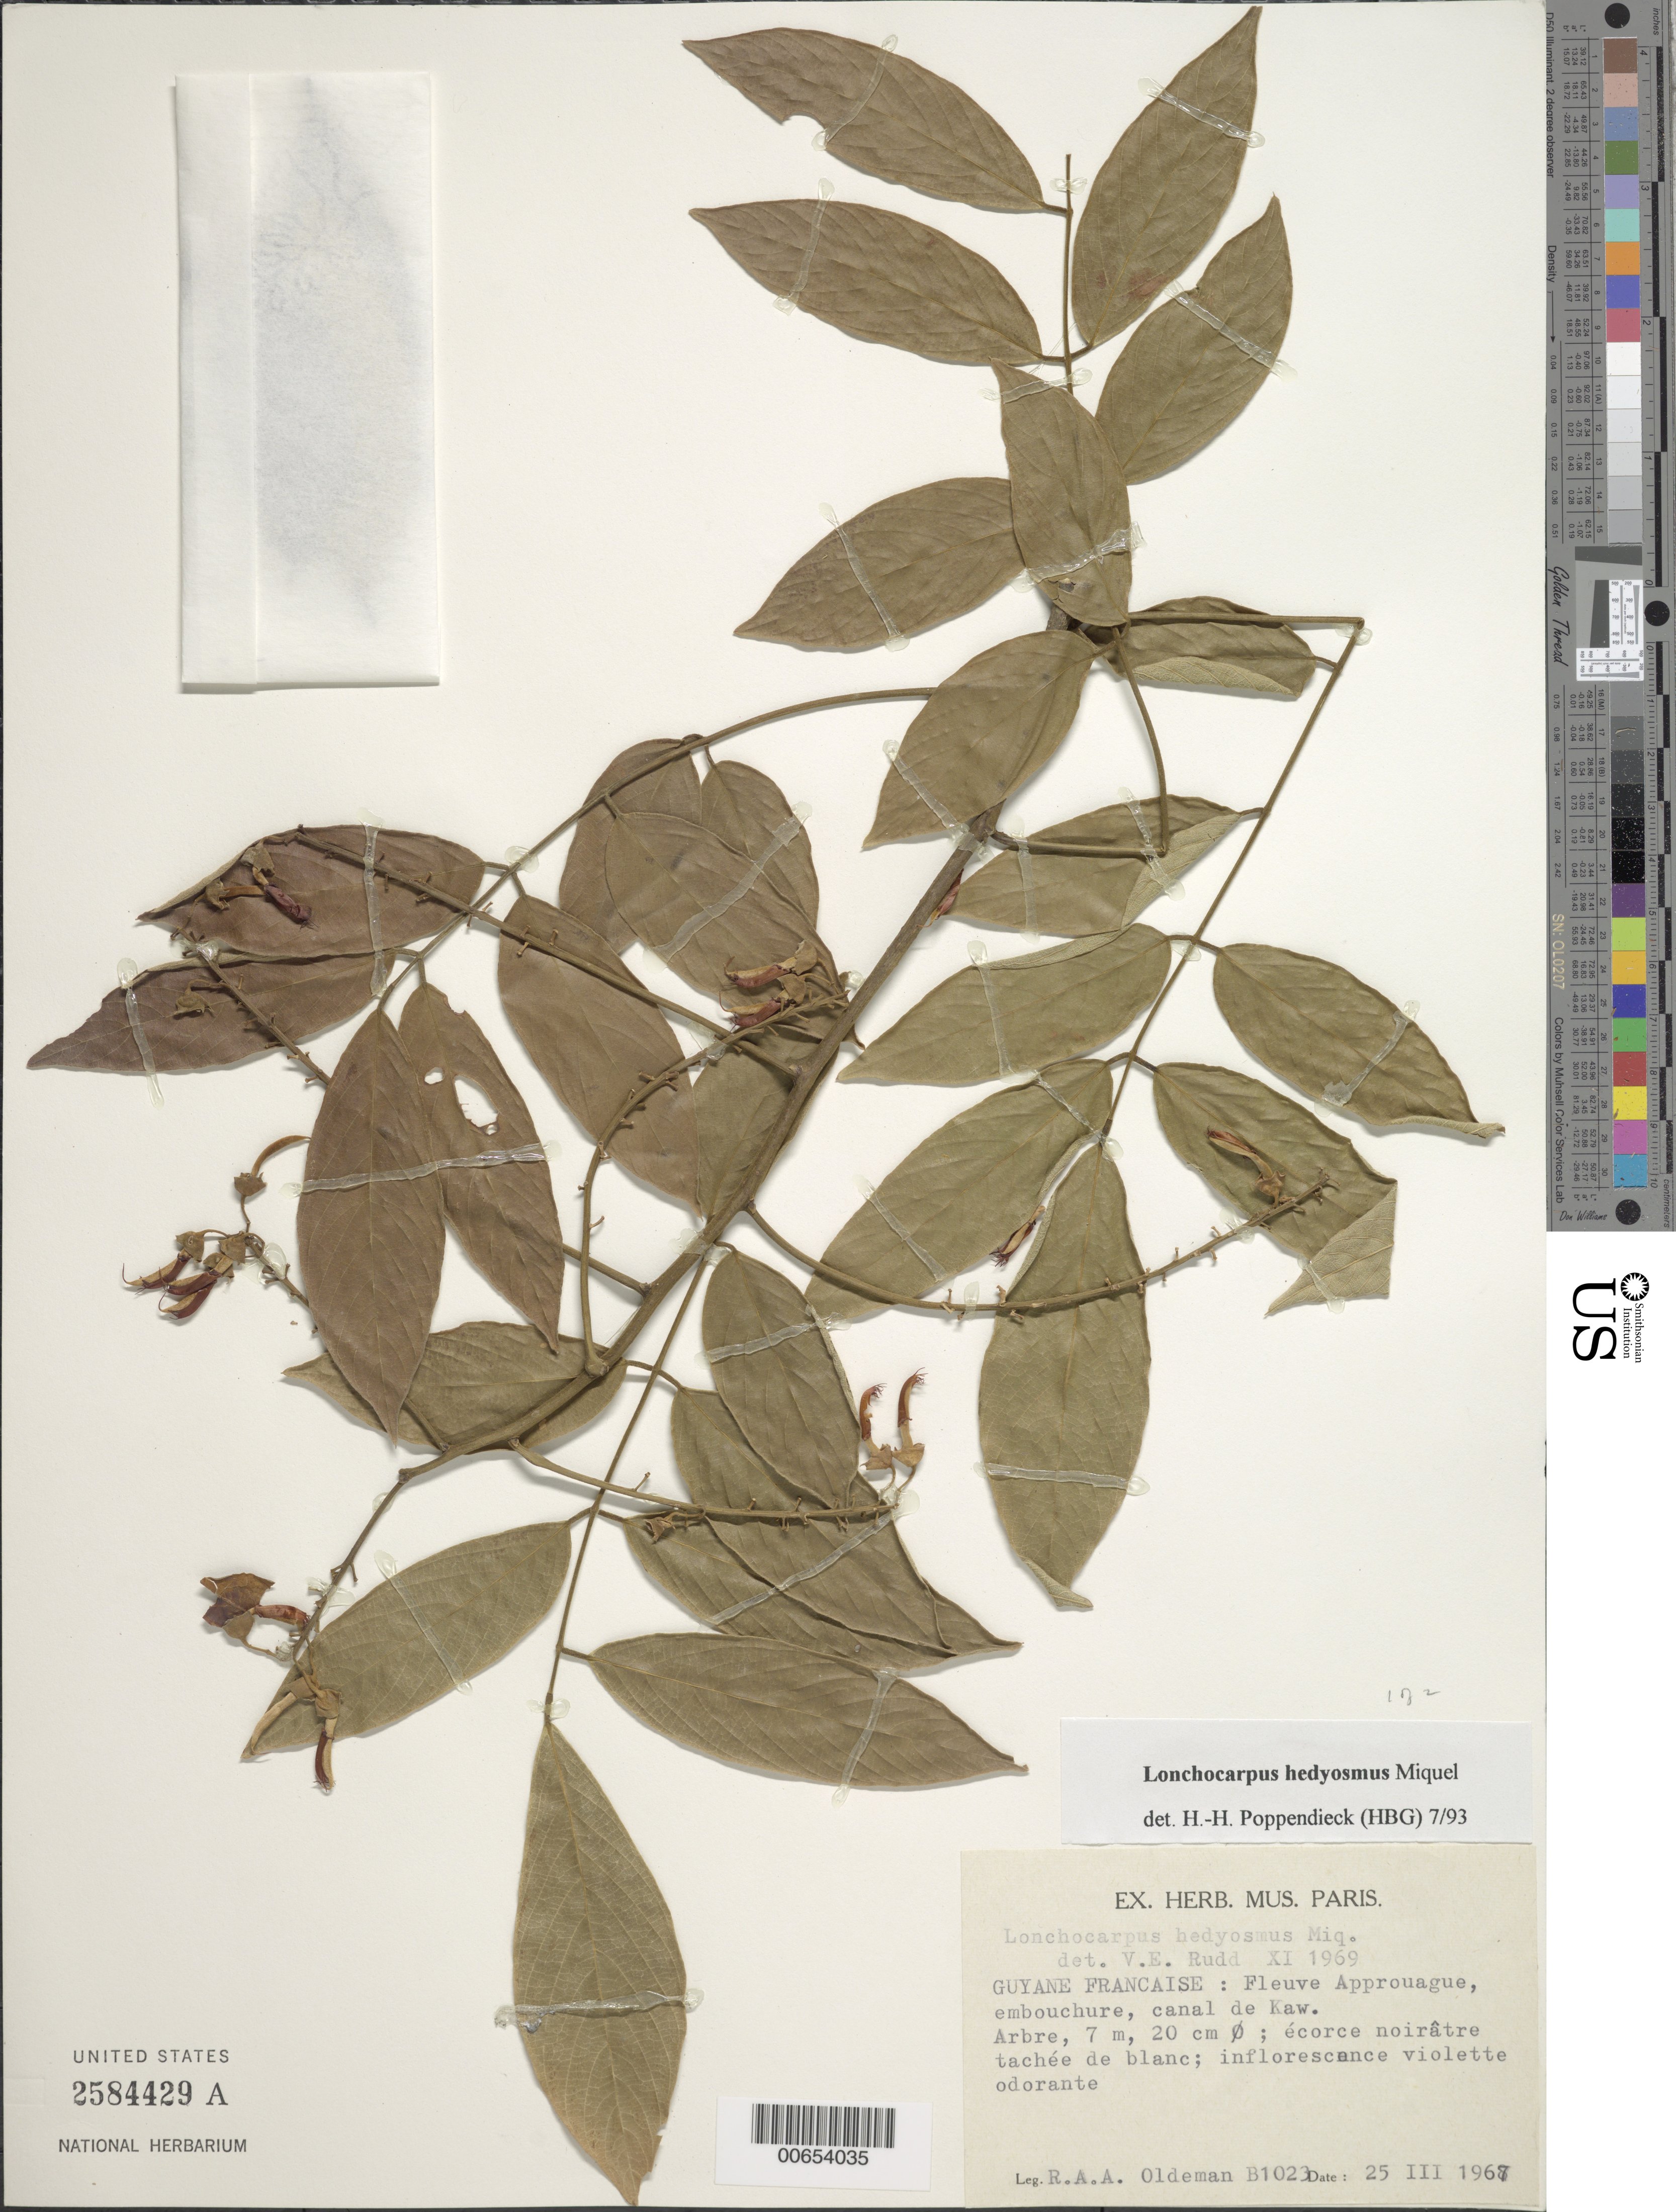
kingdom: Plantae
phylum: Tracheophyta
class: Magnoliopsida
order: Fabales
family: Fabaceae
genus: Lonchocarpus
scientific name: Lonchocarpus hedyosmus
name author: Miq.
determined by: Poppendieck, H.-H., (HBG), Institut fur Allgemeine Botanik und Botanischer Garten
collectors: R. Oldeman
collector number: B 1023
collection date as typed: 25-Mar-67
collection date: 1967-03-25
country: French Guiana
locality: Canal de Kaw, sur la rive gauche de l'embouchure de l'Approuague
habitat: Riverbank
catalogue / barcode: US 2584429A